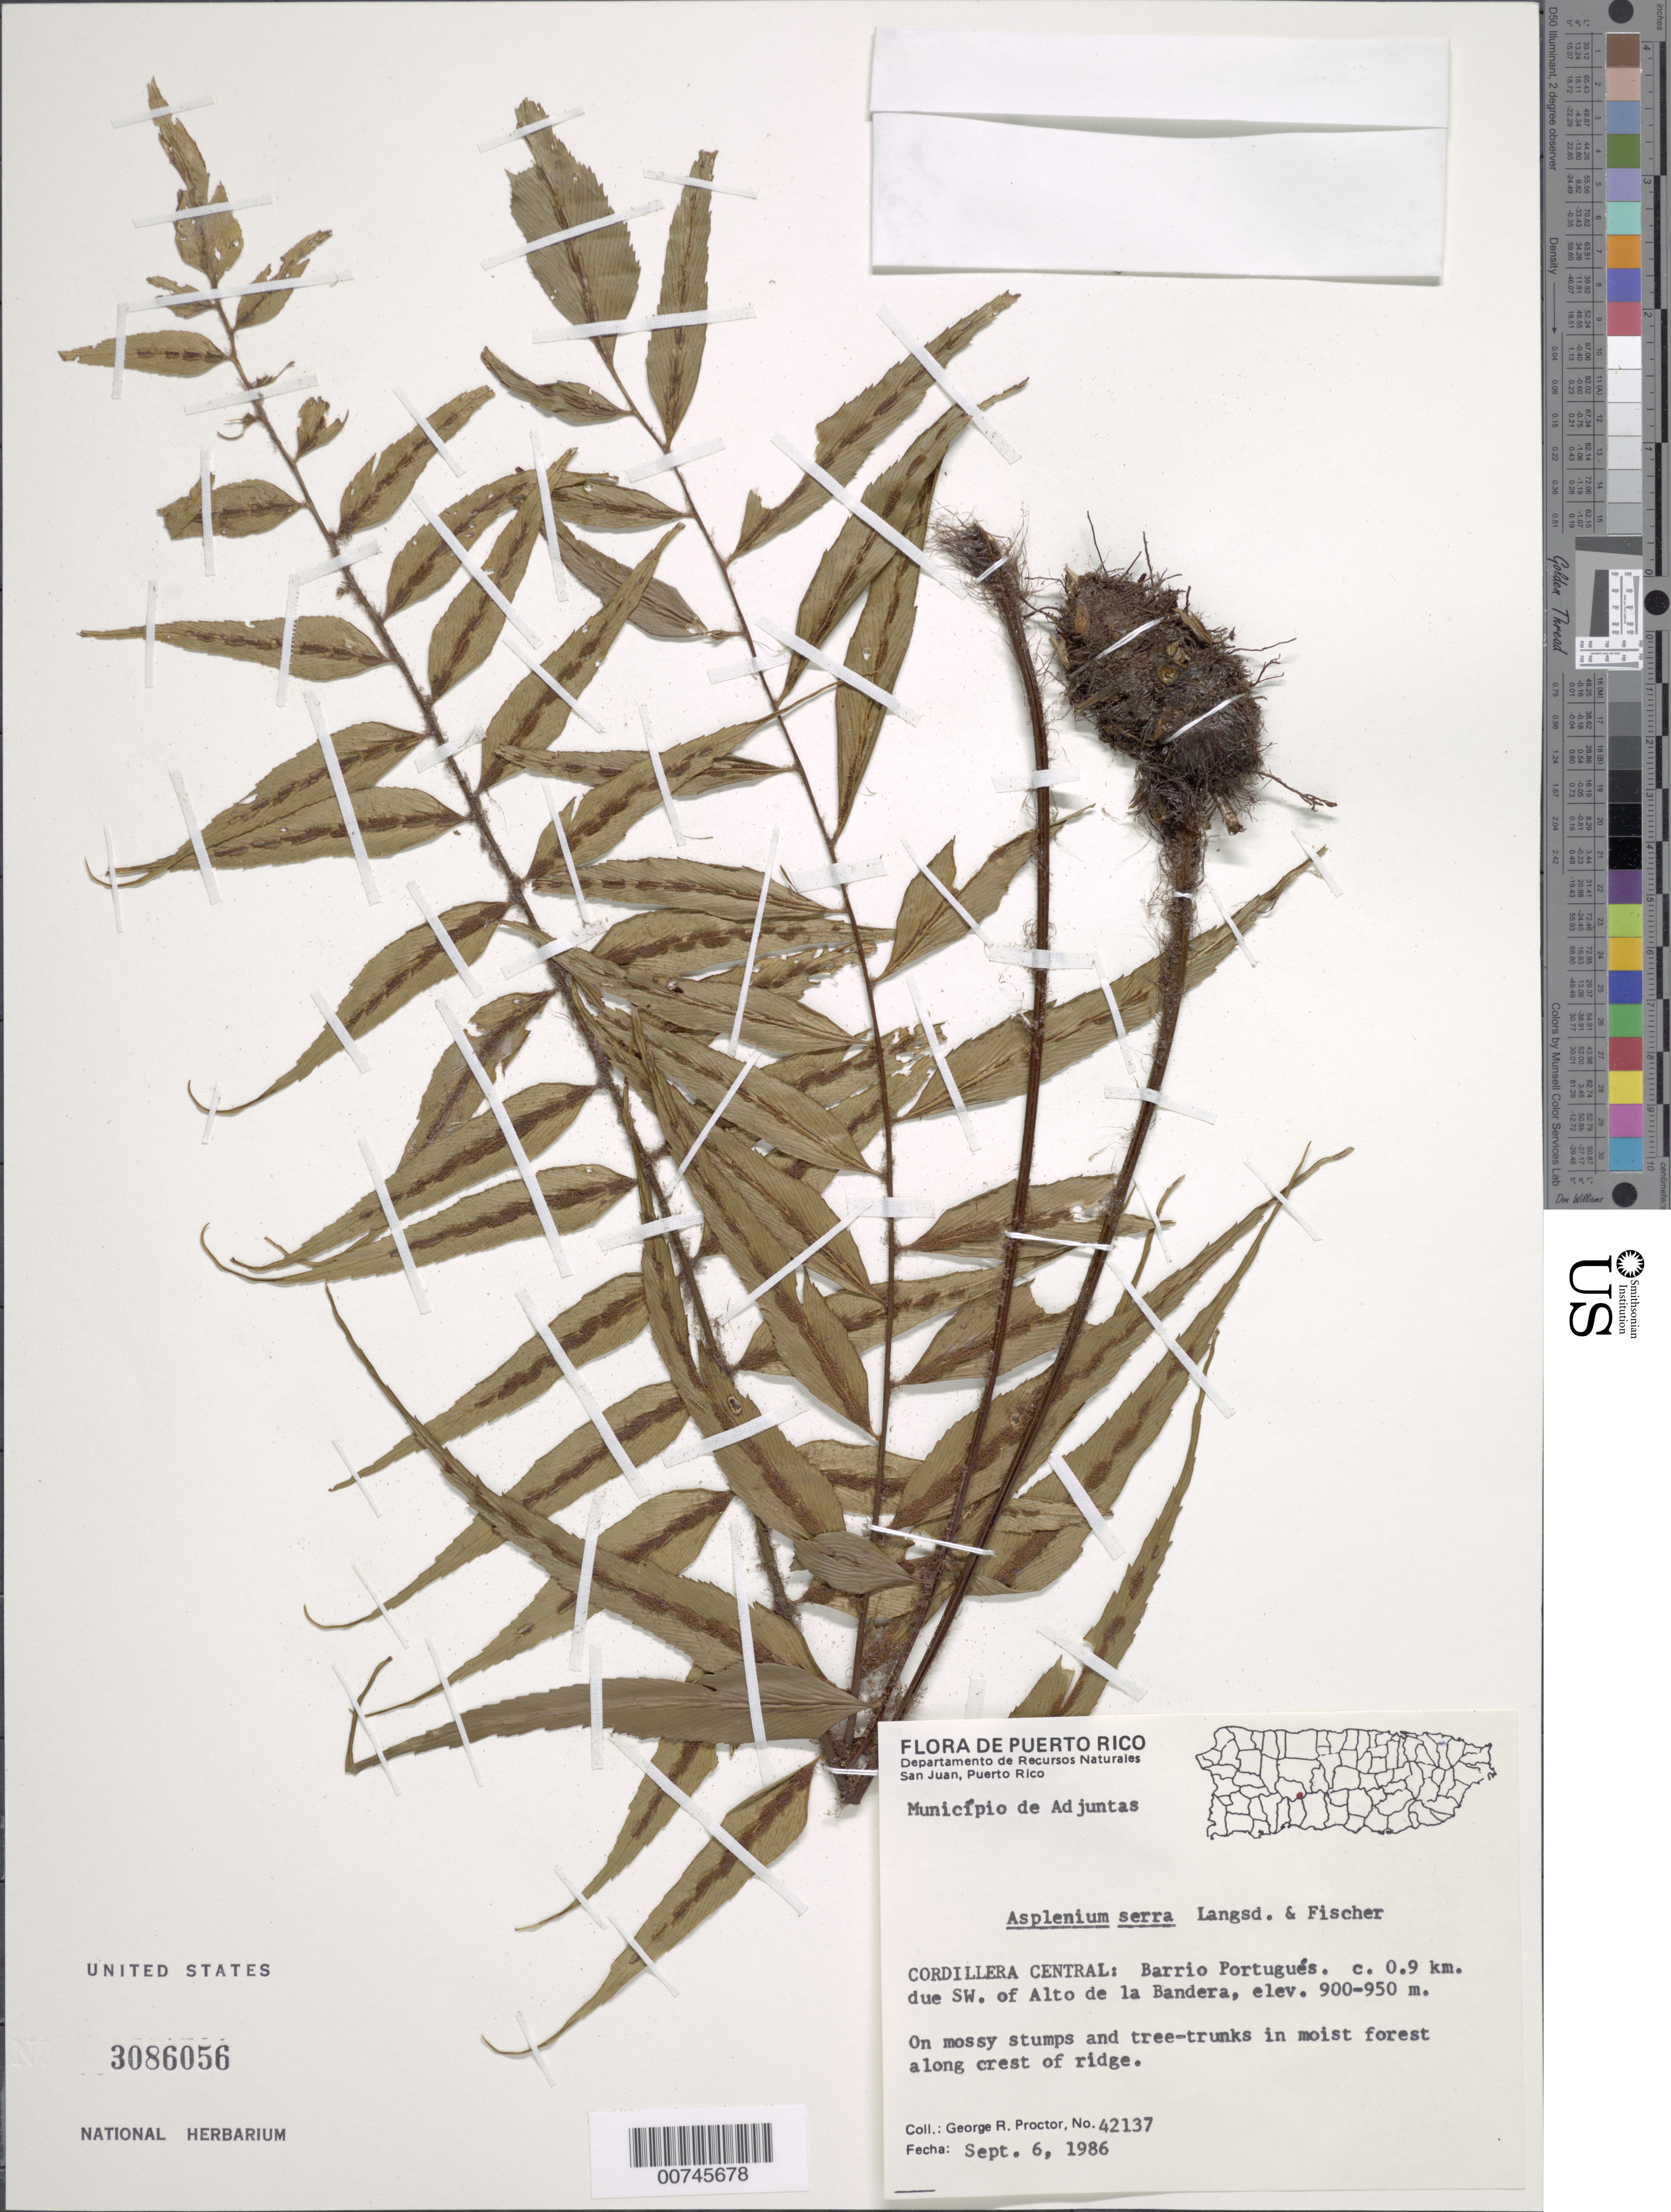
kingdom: Plantae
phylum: Tracheophyta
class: Polypodiopsida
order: Polypodiales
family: Aspleniaceae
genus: Asplenium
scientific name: Asplenium serra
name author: Langsd. & Fisch.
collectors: G. R. Proctor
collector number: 42137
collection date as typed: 06 Sep 1986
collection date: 1986-09-06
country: Puerto Rico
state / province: Adjuntas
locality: Cordillera Central: Barrio Portugués, c. 0.9 km due SW of Alto de La Bandera, Municipio Adjuntas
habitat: On mossy stumps and tree-trunks in moist forest along crest of ridge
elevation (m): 900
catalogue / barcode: US 3086056